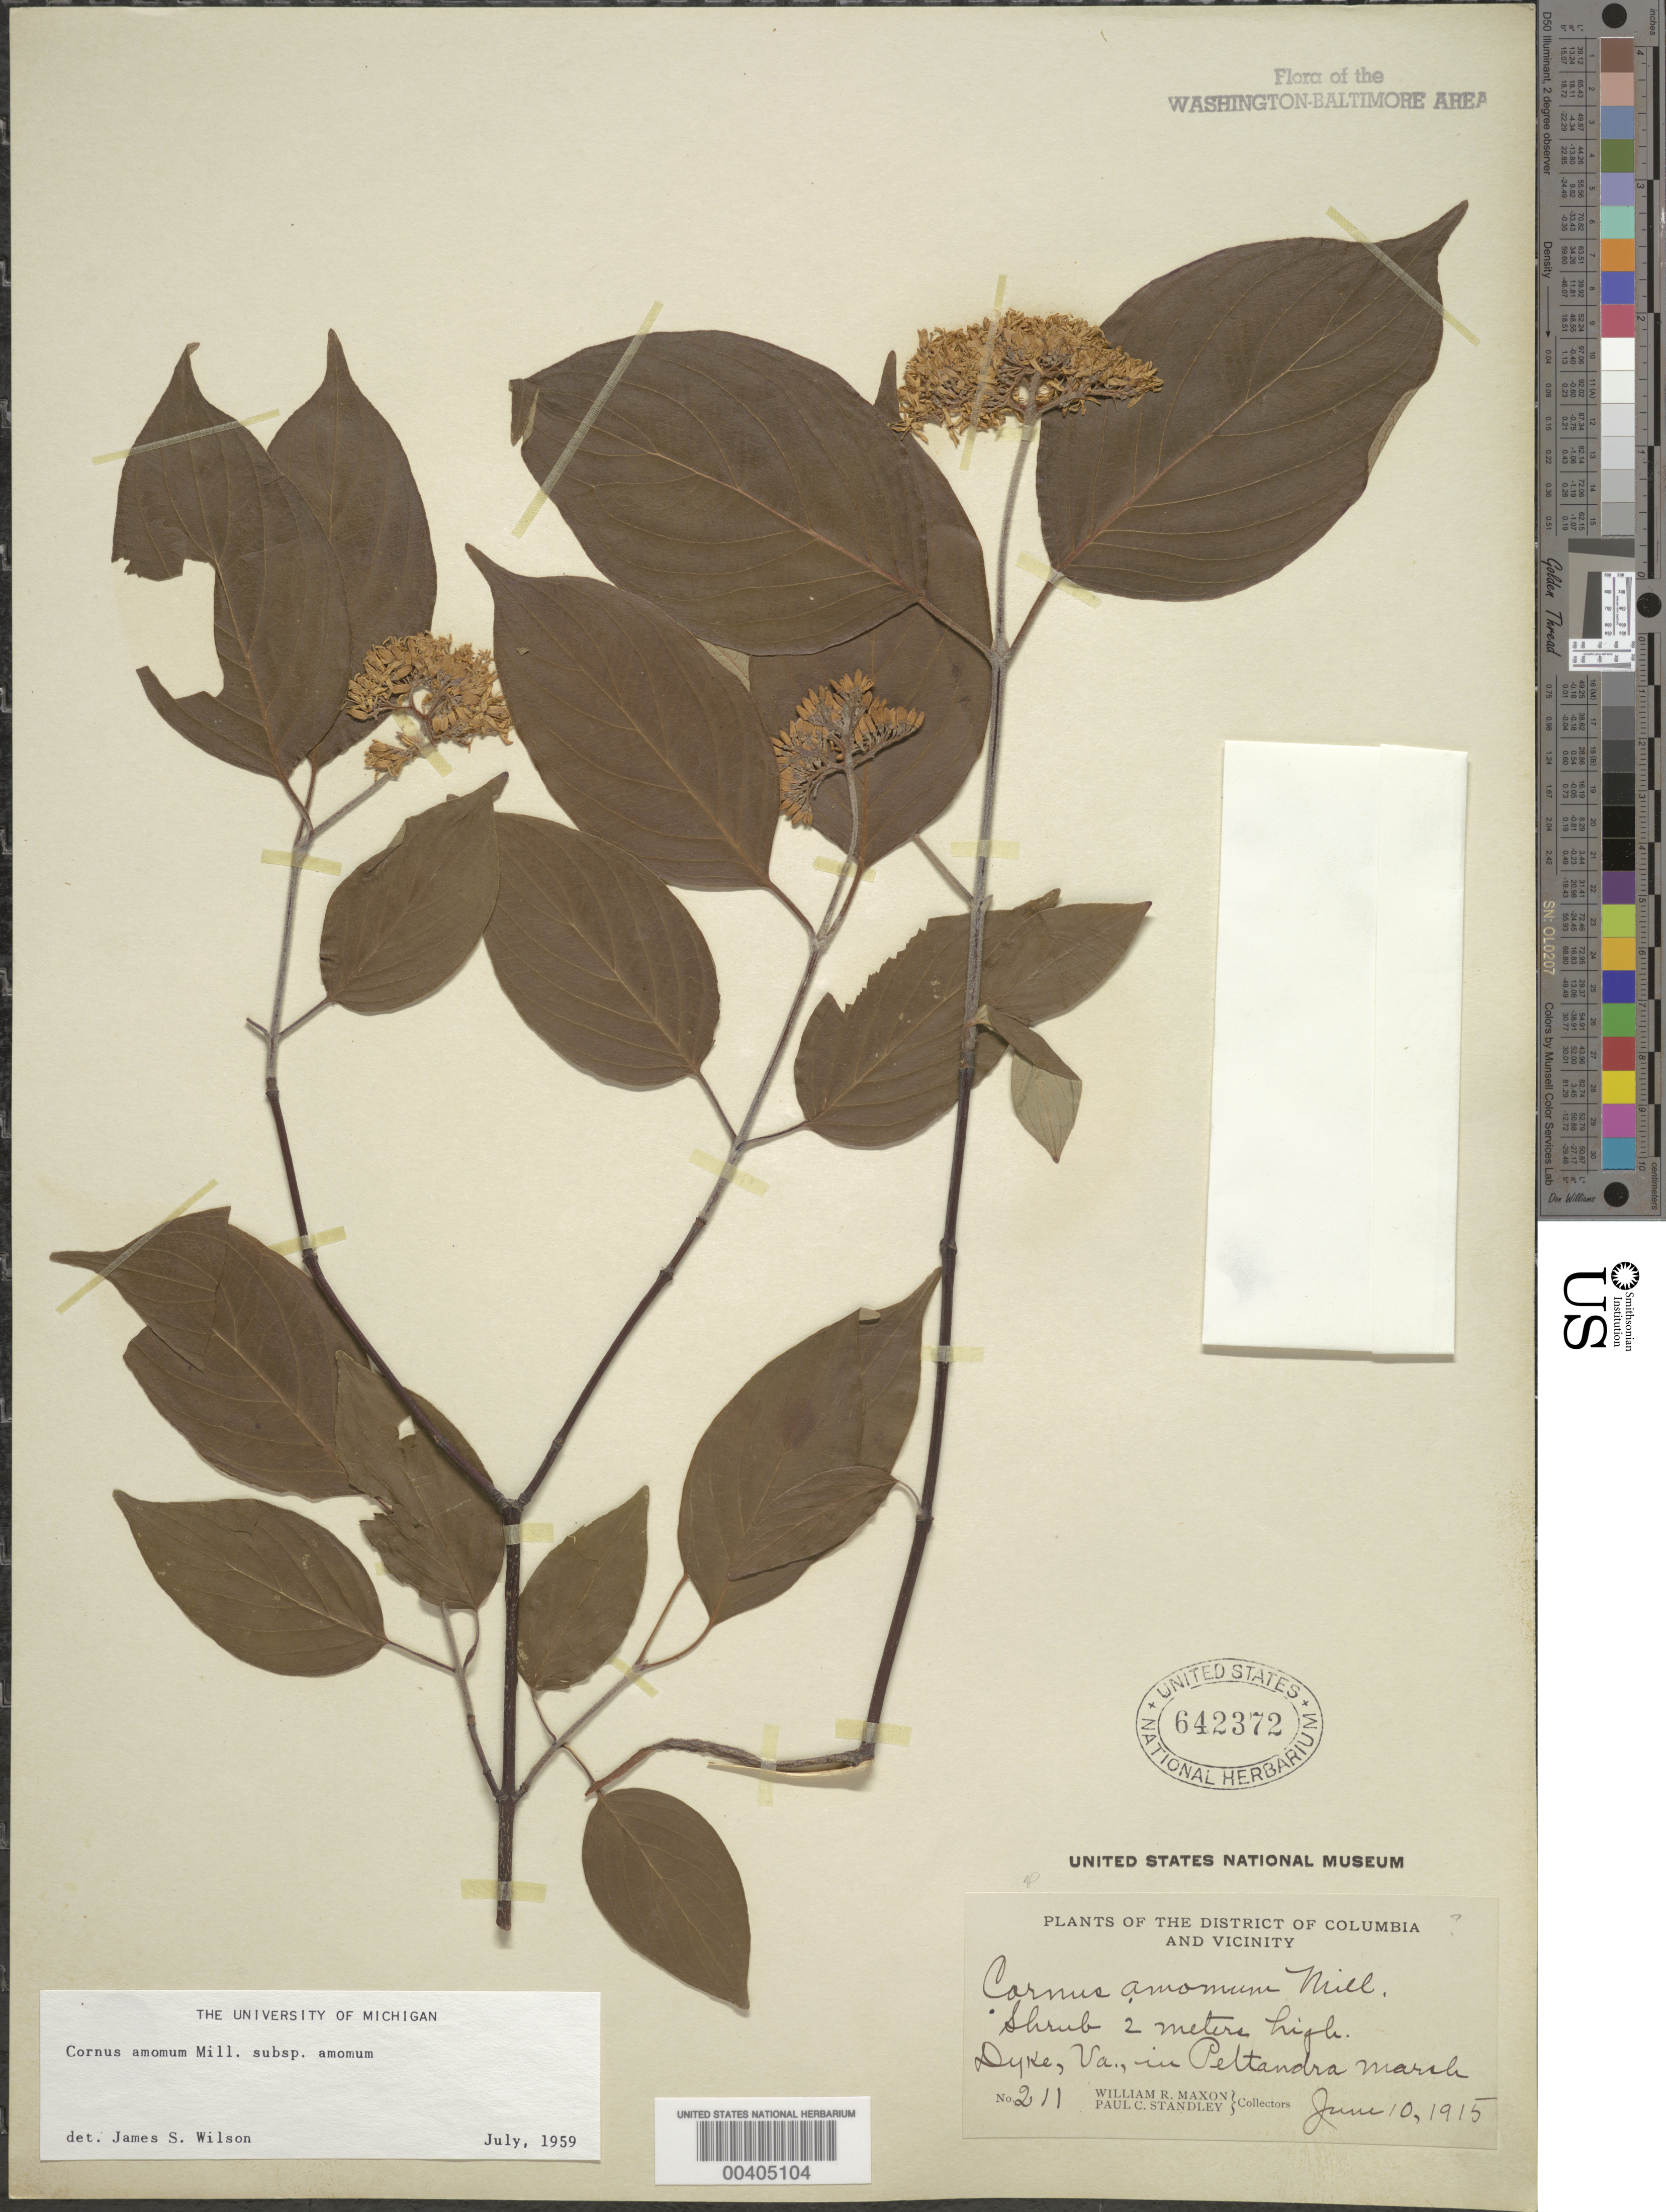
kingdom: Plantae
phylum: Tracheophyta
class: Magnoliopsida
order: Cornales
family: Cornaceae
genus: Cornus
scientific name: Cornus amomum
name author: Mill.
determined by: Wilson, J. S., (MICH), University of Michigan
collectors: W. R. Maxon & P. C. Standley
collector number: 211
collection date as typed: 10 Jun 1915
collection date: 1915-06-10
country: United States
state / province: Virginia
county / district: Fairfax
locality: Dyke, Peltandra Marsh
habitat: Marsh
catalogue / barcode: US 642372